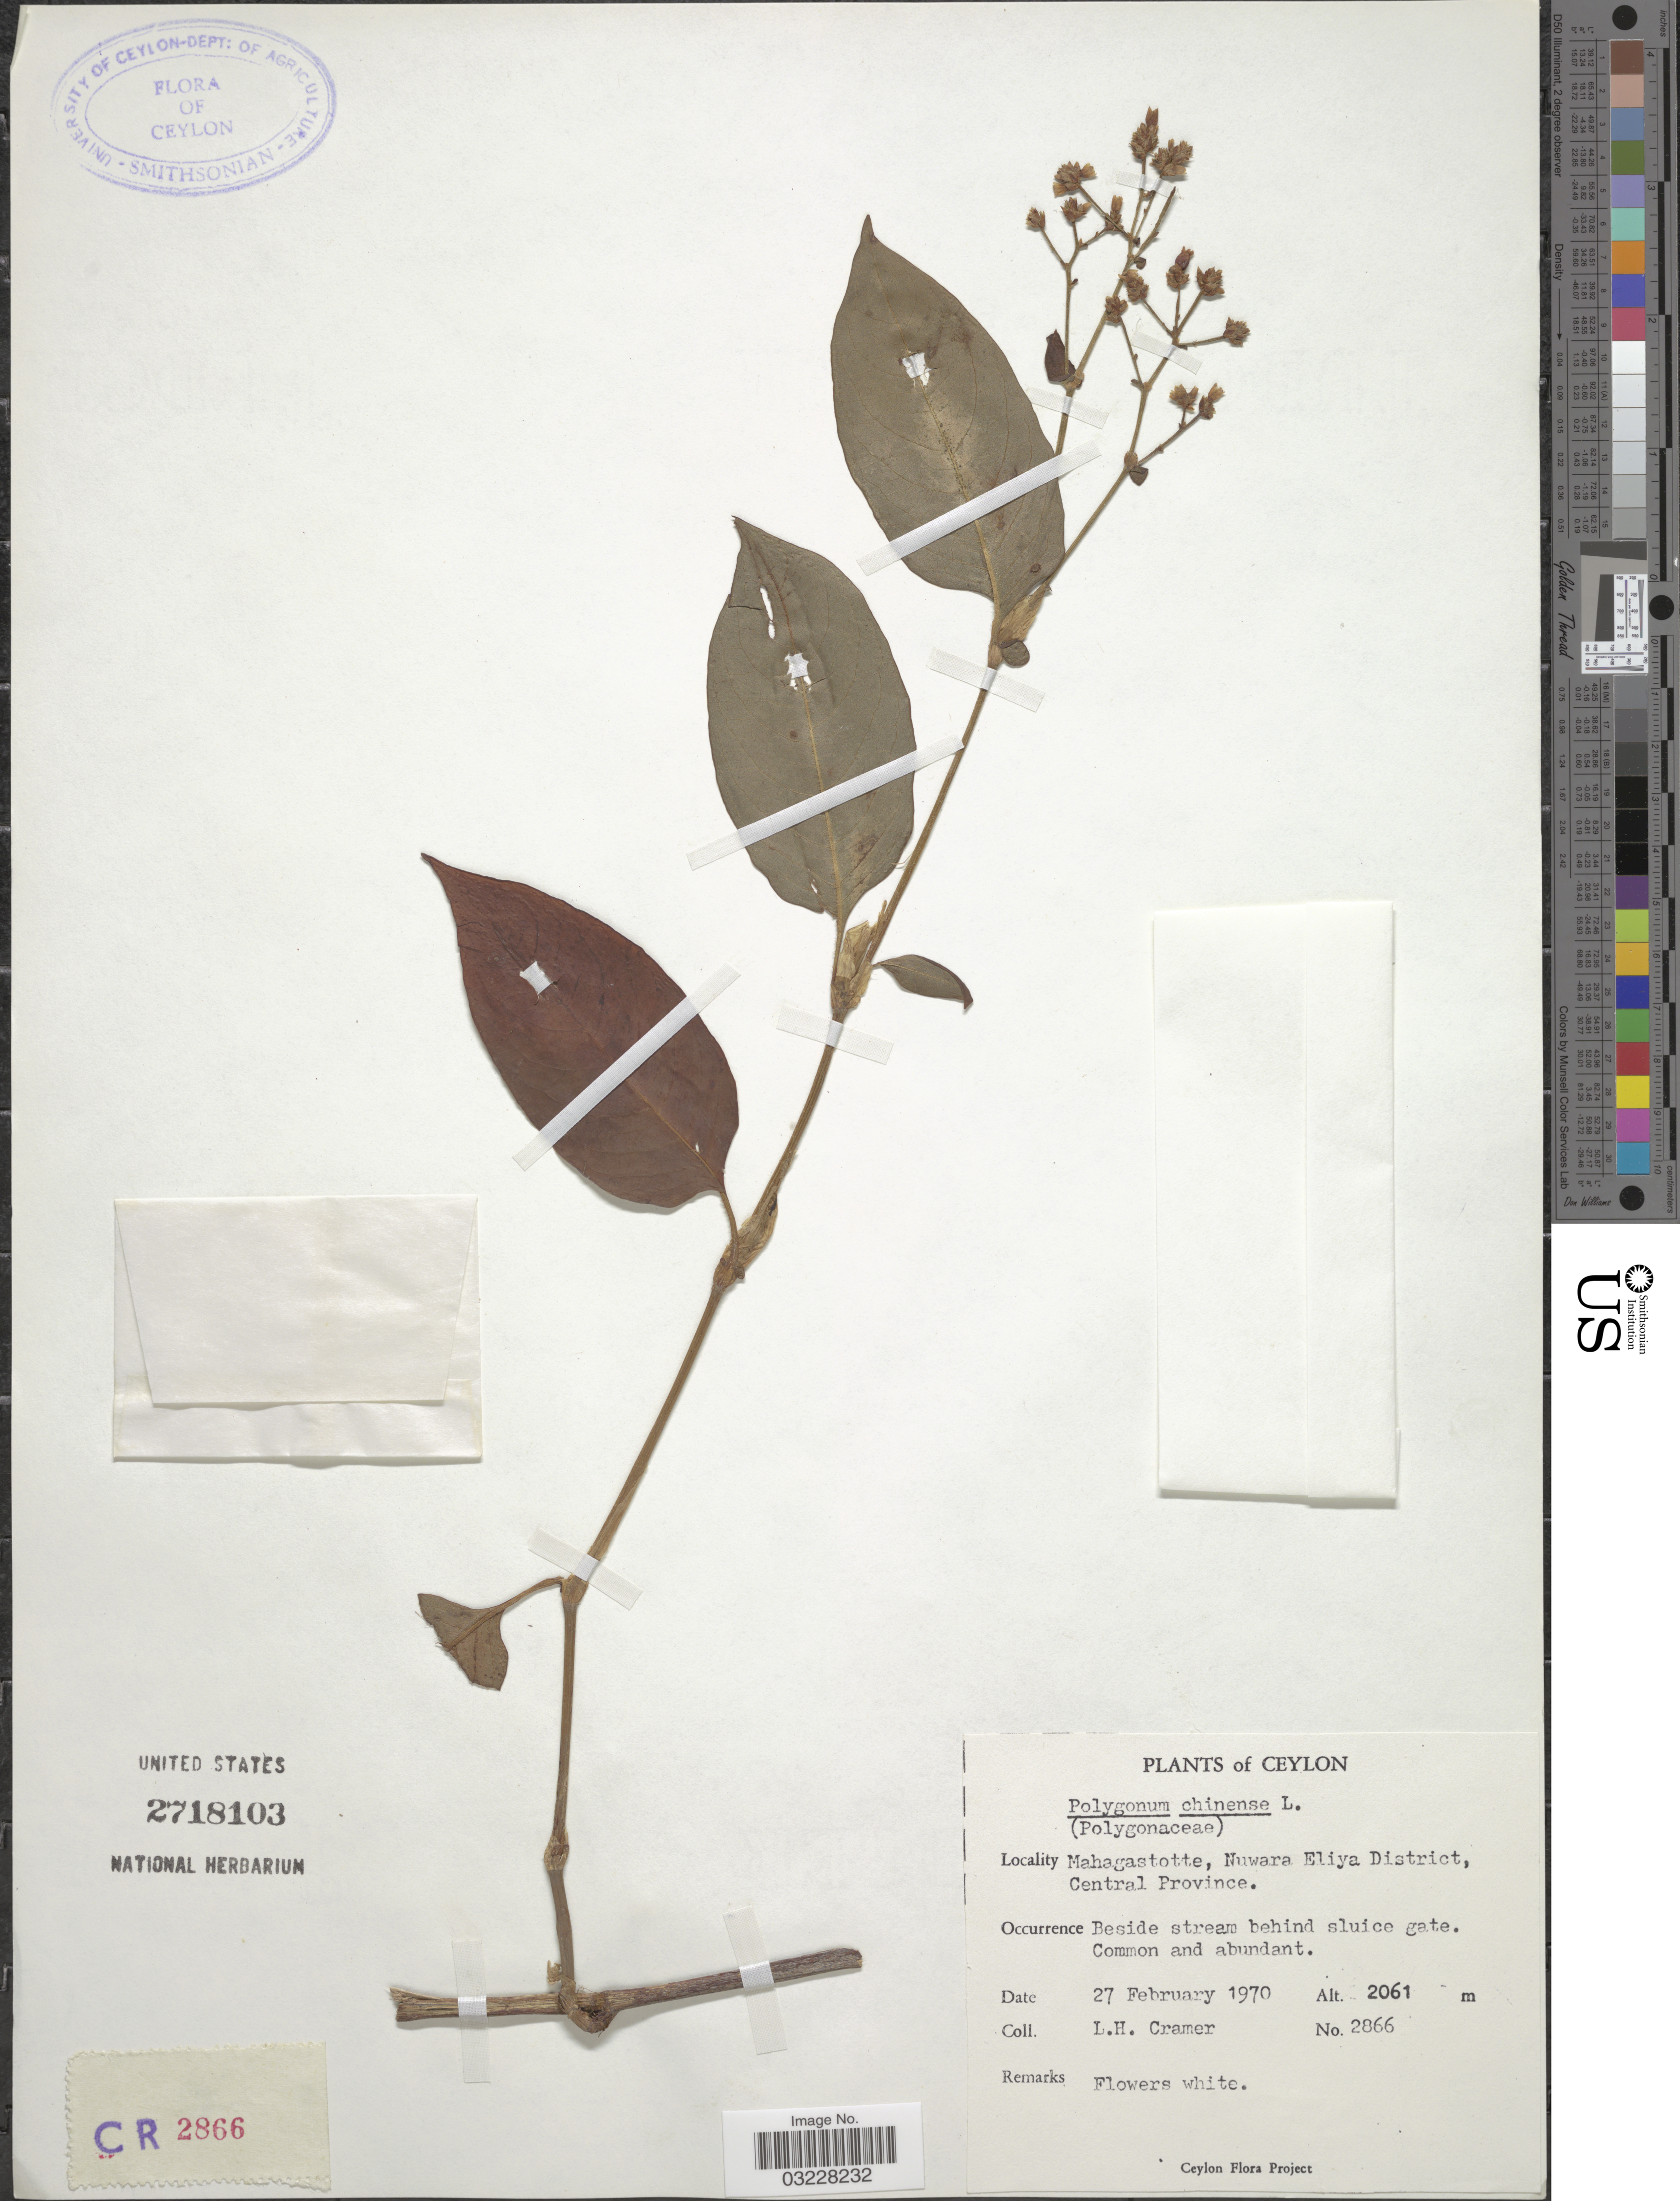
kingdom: Plantae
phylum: Tracheophyta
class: Magnoliopsida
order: Caryophyllales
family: Polygonaceae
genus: Polygonum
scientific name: Polygonum chinense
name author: L.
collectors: L. H. Cramer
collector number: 2866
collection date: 1970-02-27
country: Sri Lanka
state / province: Central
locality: Ceylon. Mahagastotte, Nuwara Eliya District.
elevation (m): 2061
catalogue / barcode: US 2718103